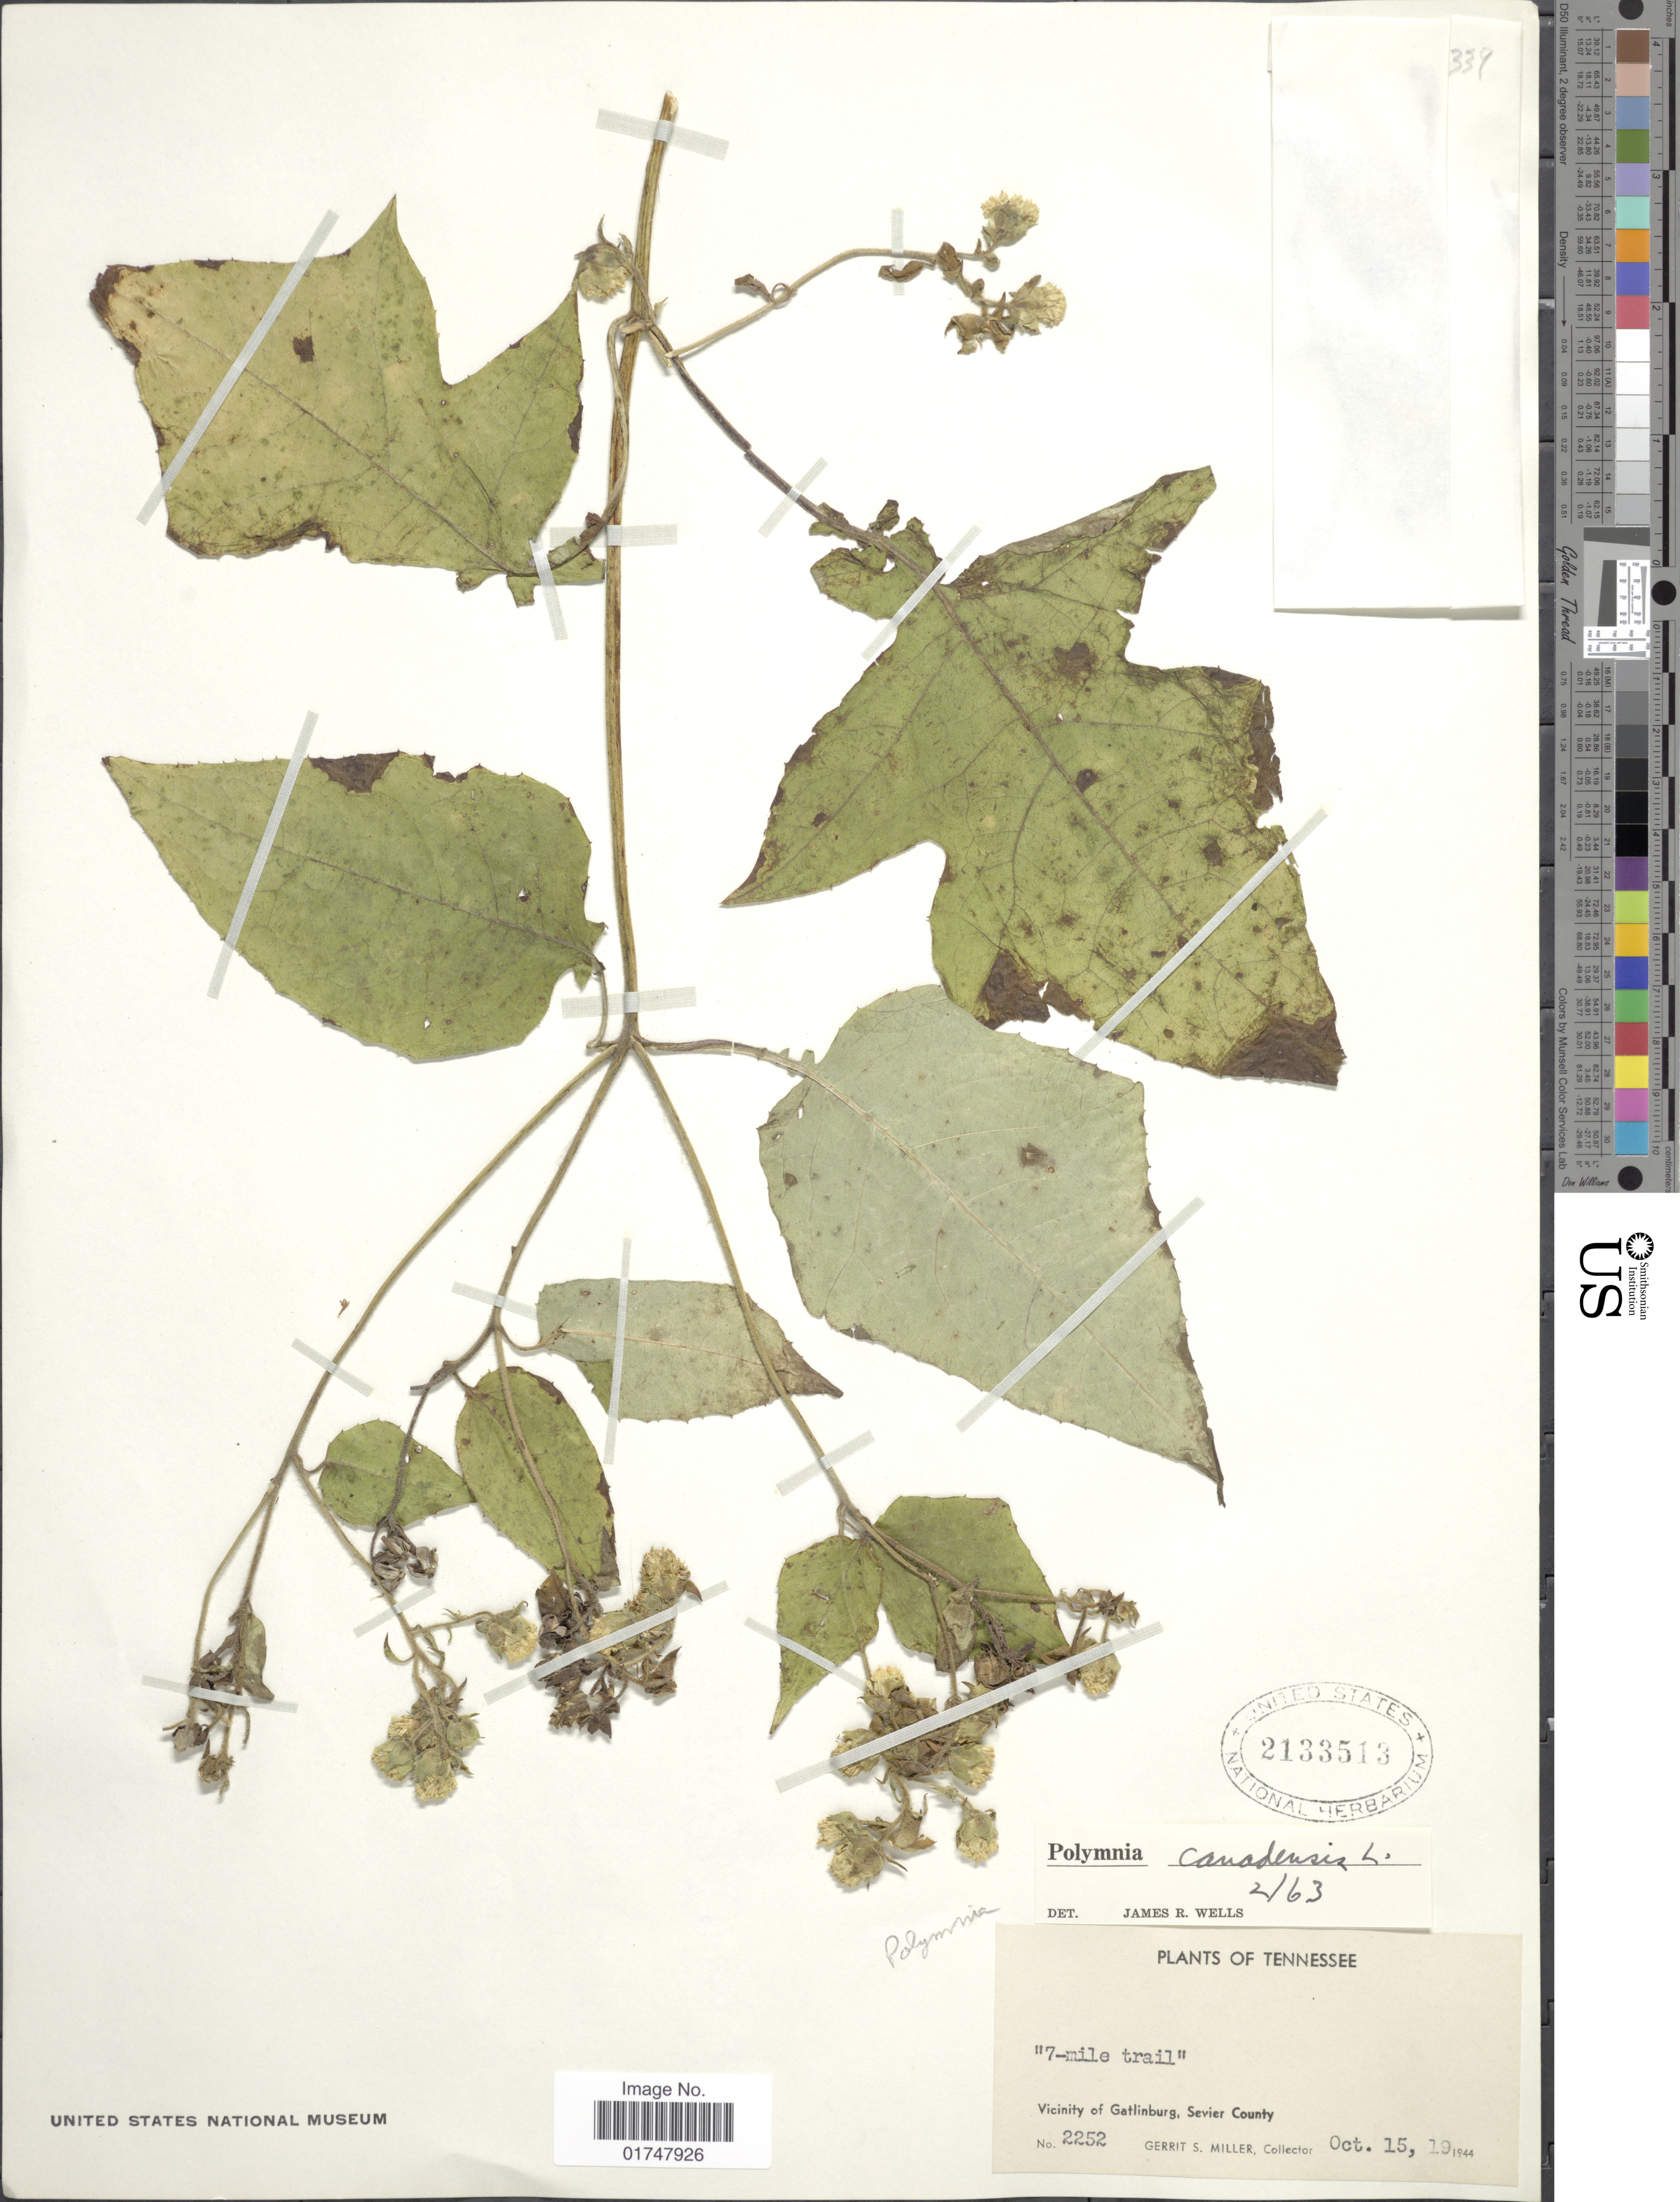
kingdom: Plantae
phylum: Tracheophyta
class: Magnoliopsida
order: Asterales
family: Asteraceae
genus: Polymnia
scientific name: Polymnia canadensis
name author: L.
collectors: G. S. Miller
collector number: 2252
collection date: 1944-10-15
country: United States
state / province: Tennessee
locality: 7-mile trail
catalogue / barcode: US 2133513